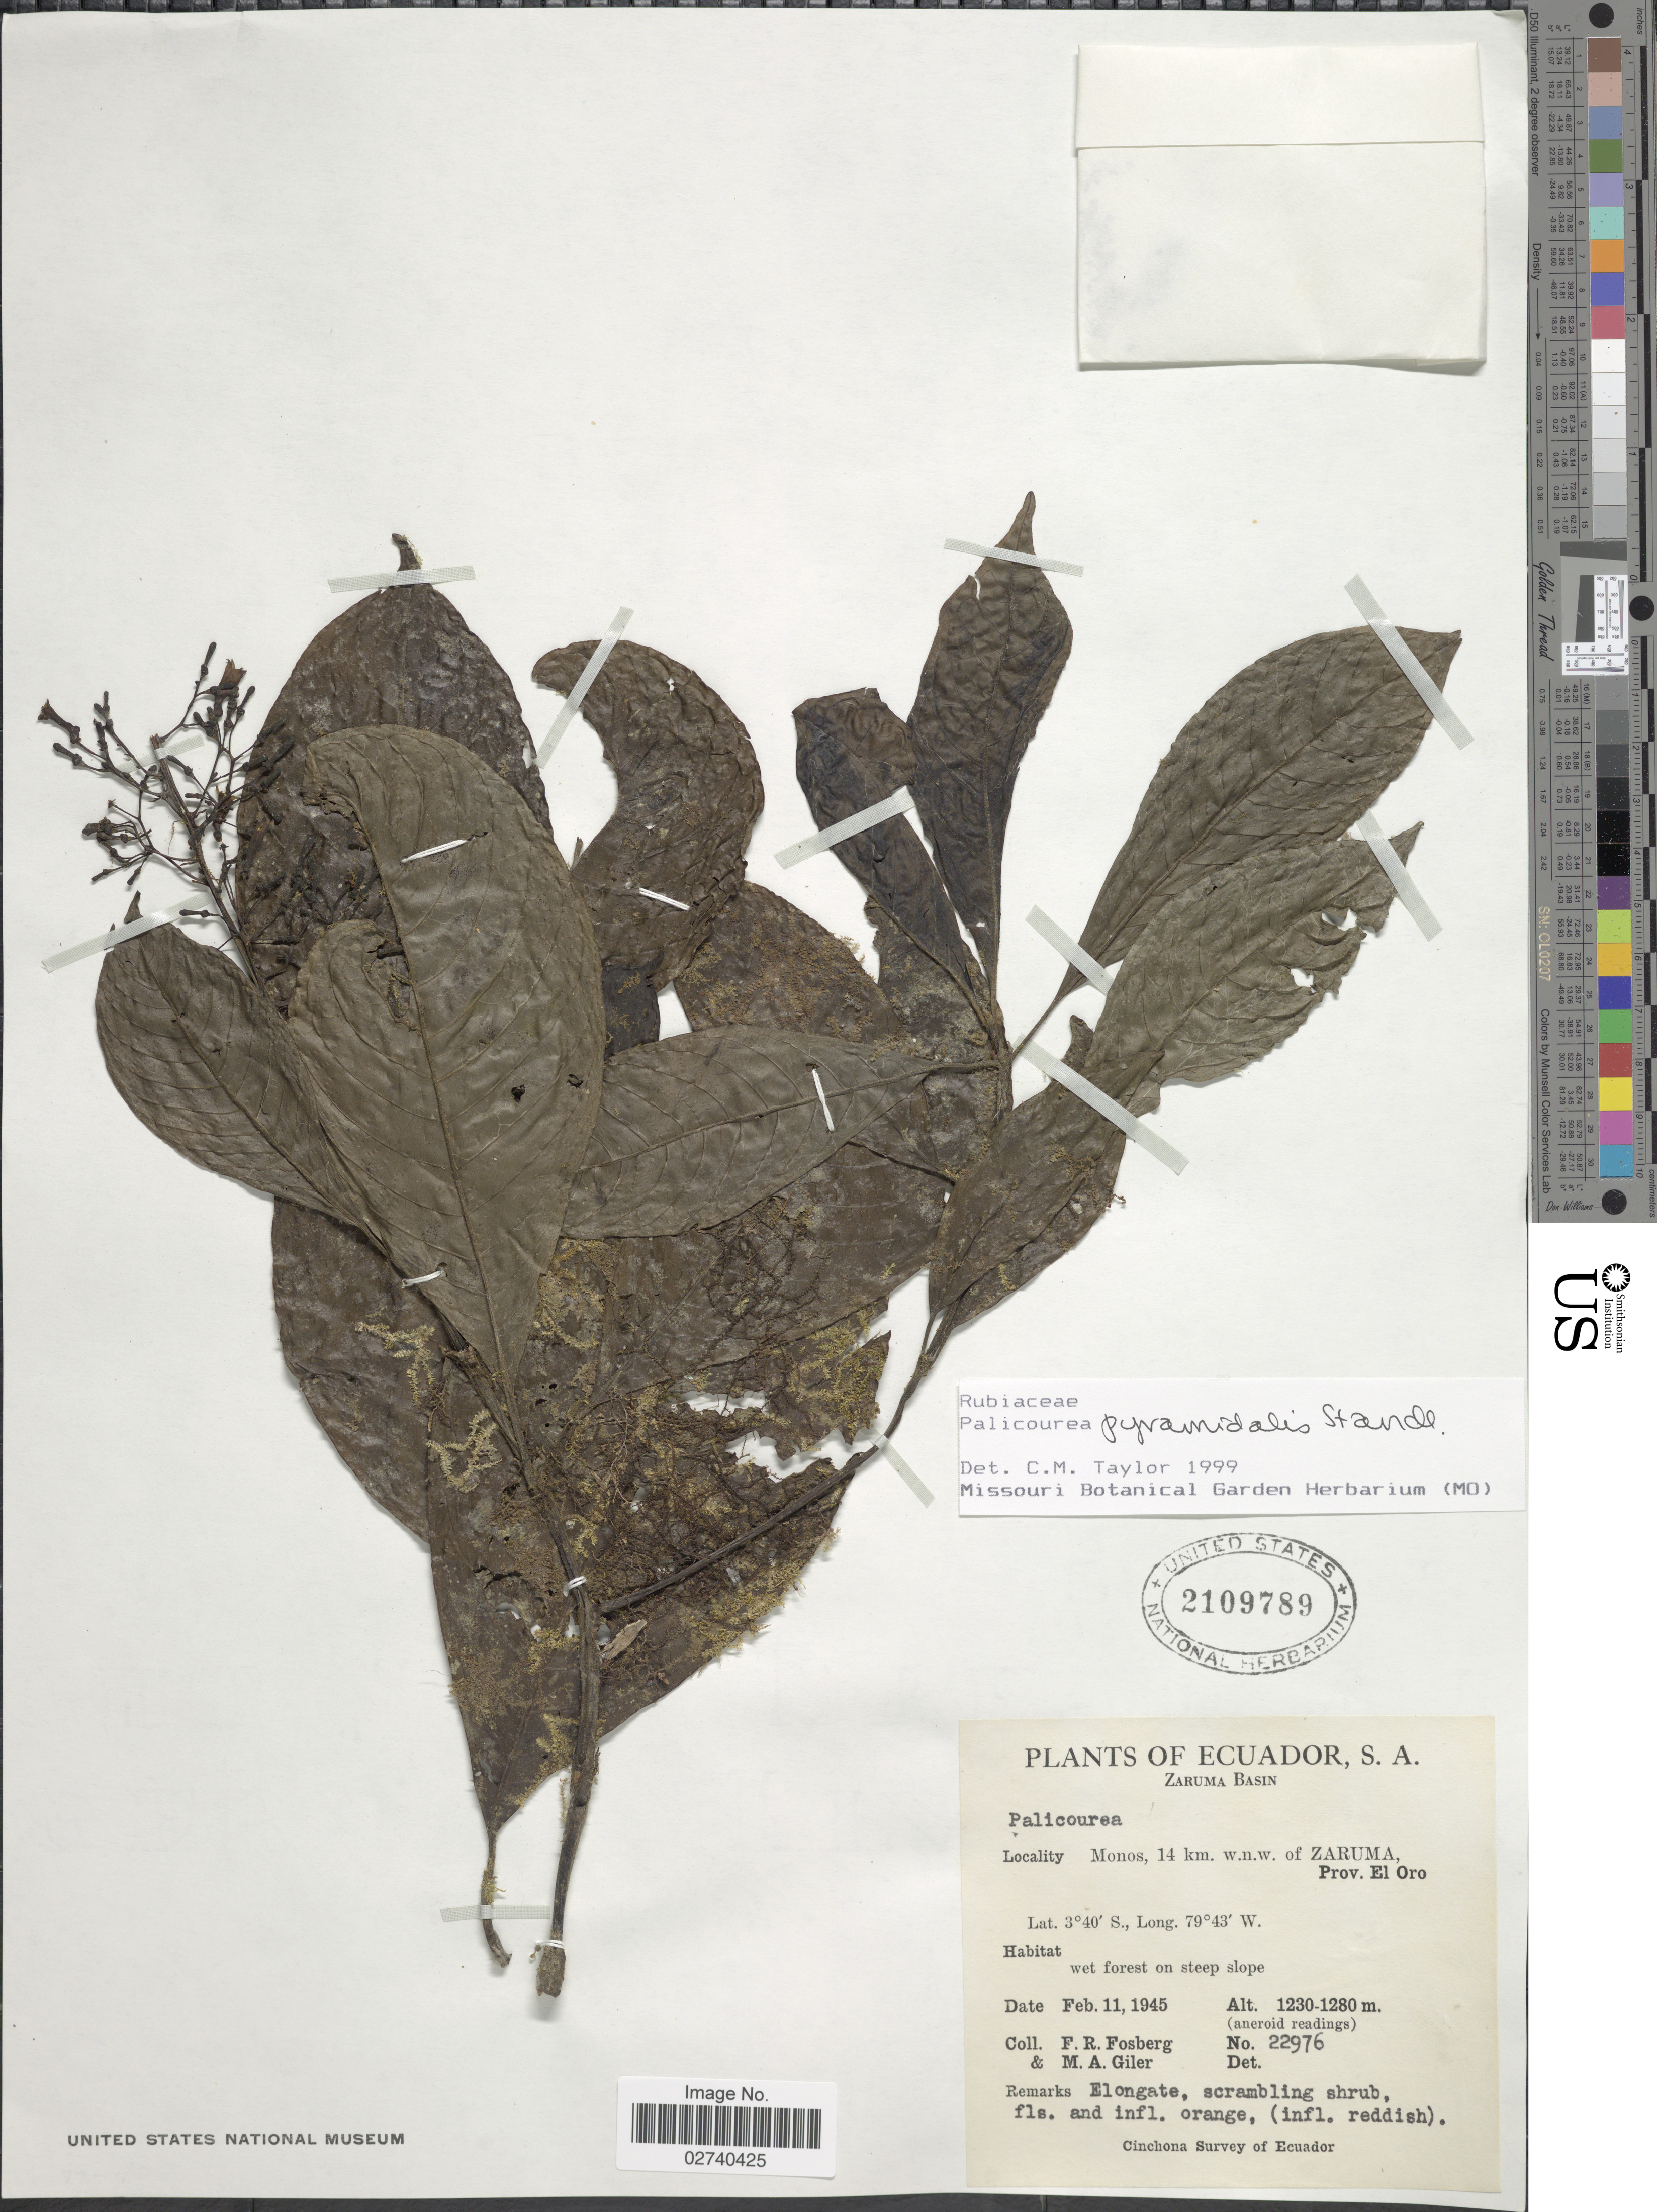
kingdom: Plantae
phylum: Tracheophyta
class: Magnoliopsida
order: Gentianales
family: Rubiaceae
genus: Palicourea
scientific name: Palicourea pyramidalis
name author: Standl.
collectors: F. R. Fosberg & M. Giler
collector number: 22976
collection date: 1945-02-11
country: Ecuador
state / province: El Oro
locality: Zaruma Basin. Monos, 14 km. w.n.w. of Zaruma.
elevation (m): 1230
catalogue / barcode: US 2109789